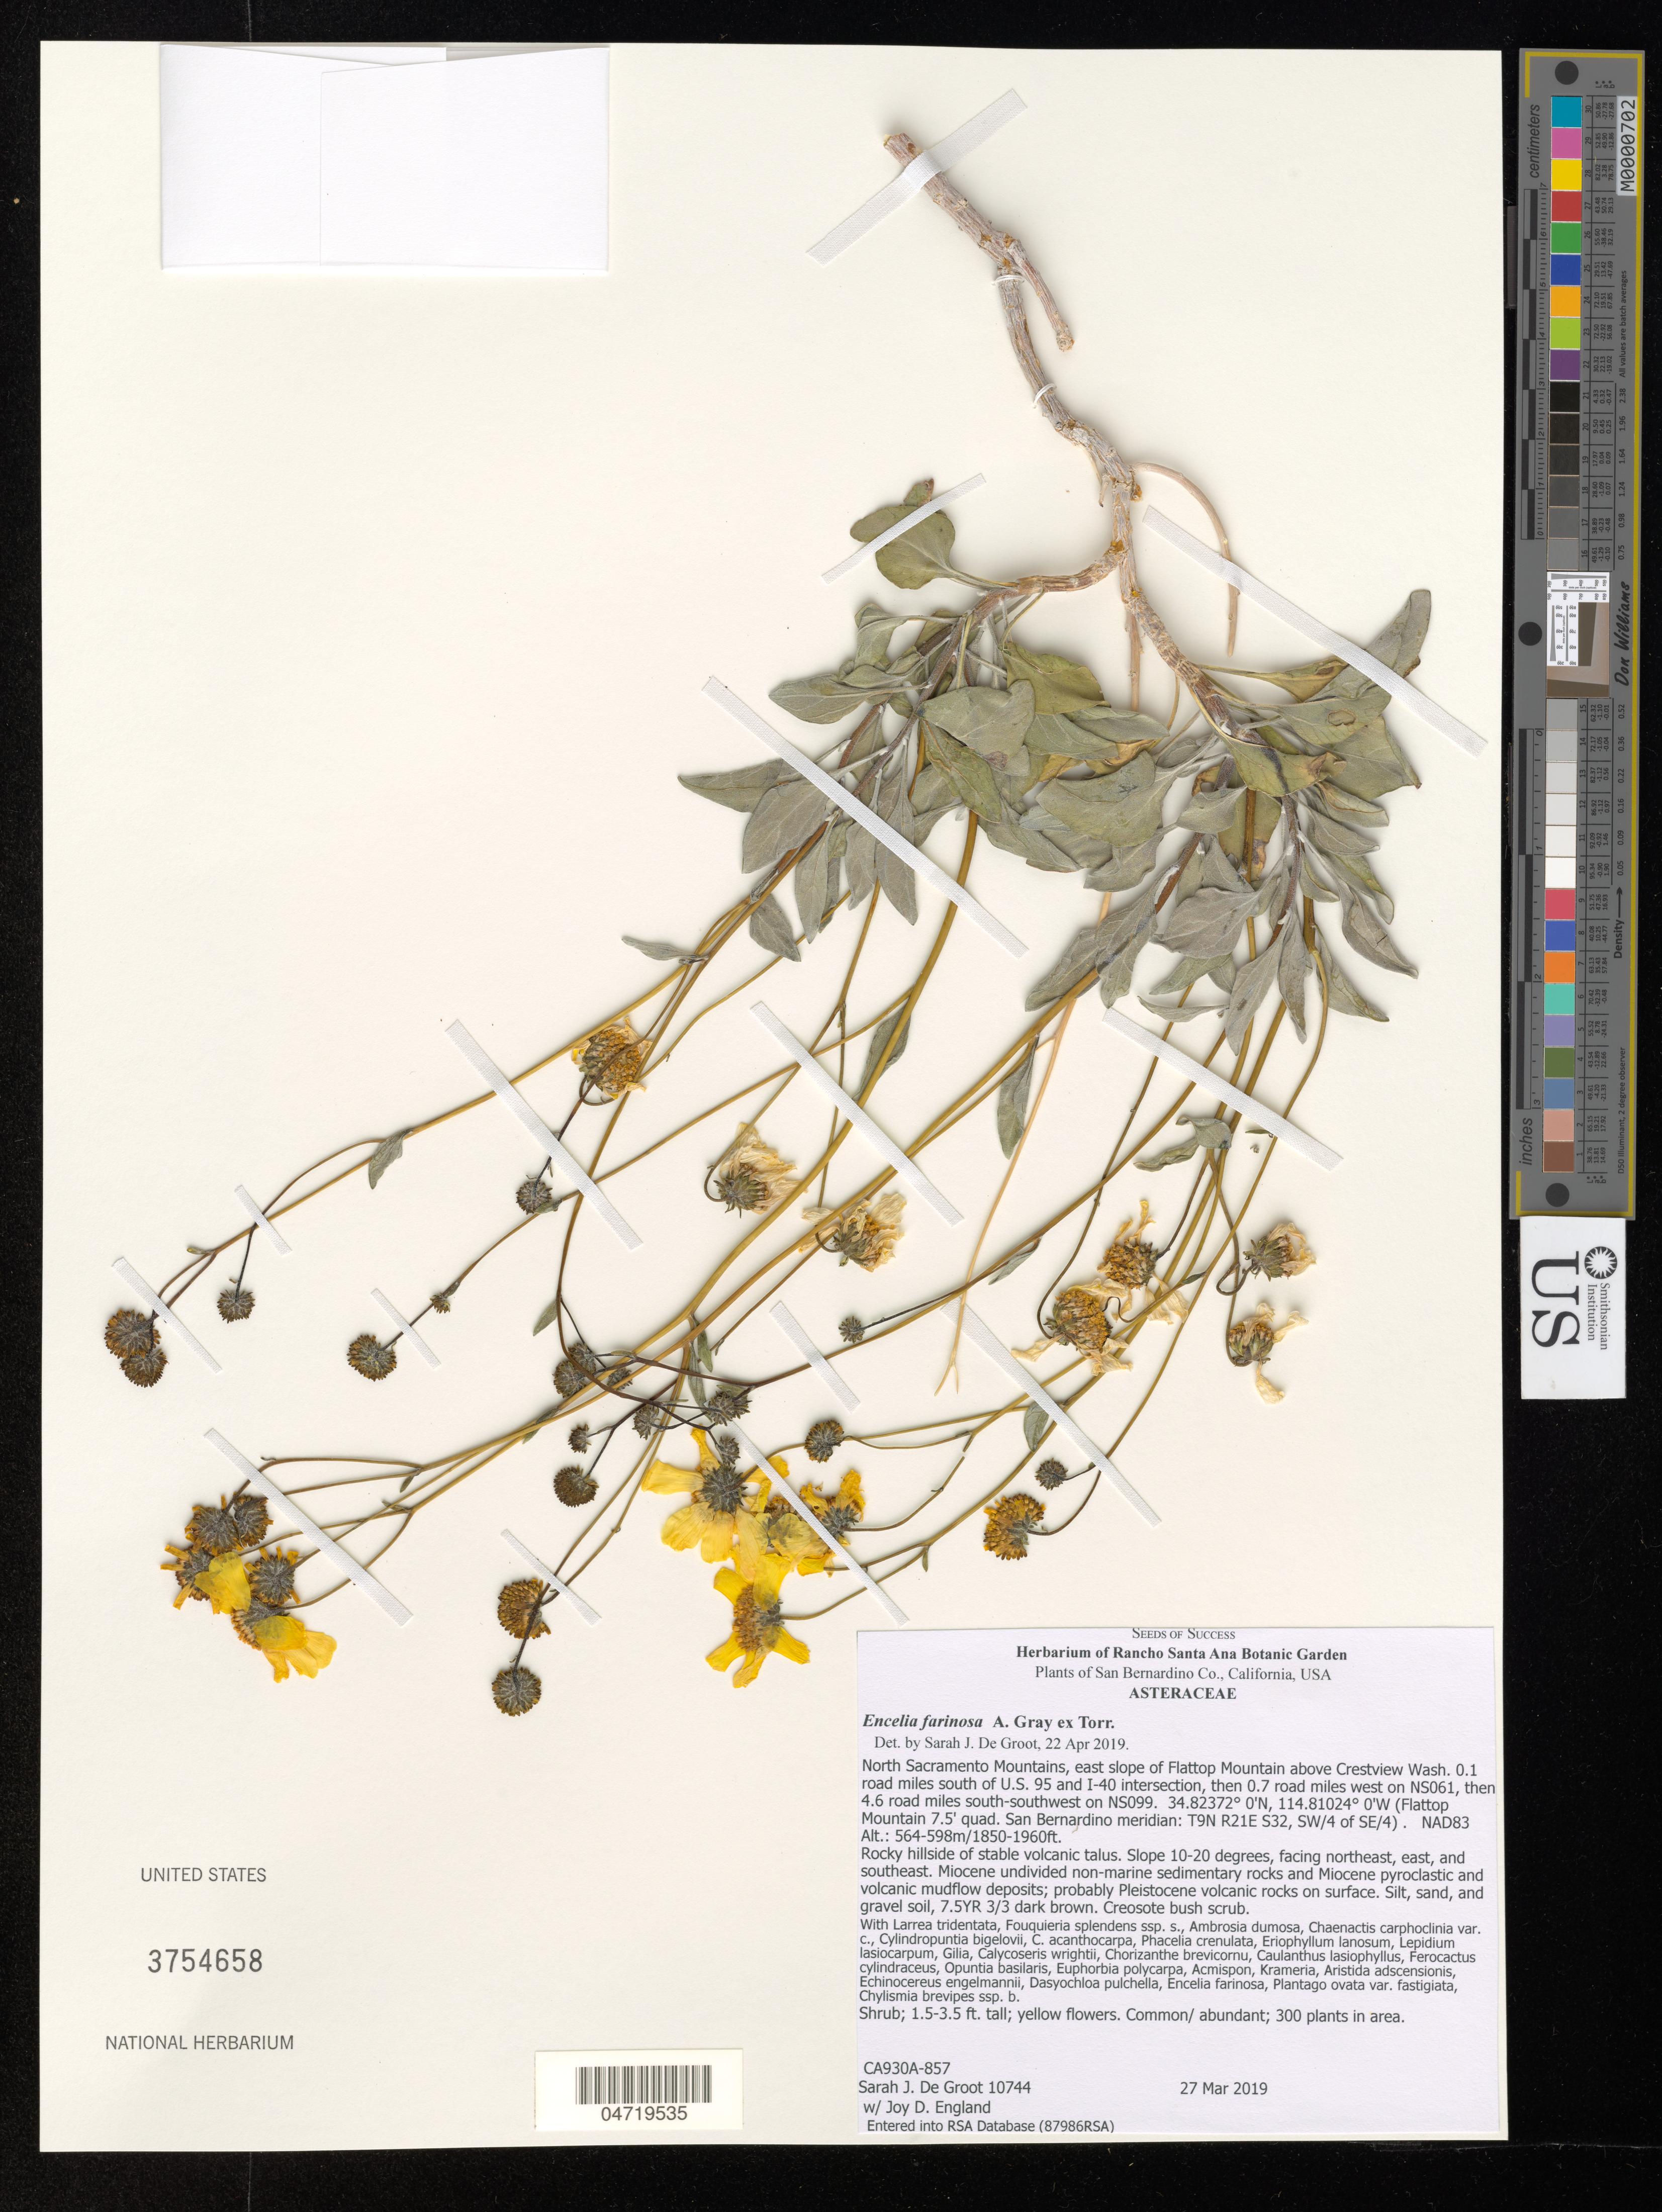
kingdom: Plantae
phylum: Tracheophyta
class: Magnoliopsida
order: Asterales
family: Asteraceae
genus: Encelia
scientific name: Encelia farinosa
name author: A. Gray ex Torr. in Emory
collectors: S. De Groot & J. England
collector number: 10744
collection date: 2019-03-27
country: United States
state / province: California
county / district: San Bernardino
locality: San Bernardino Co. North Sacramento Mountains, east slope of Flattop Mountain above Crestview Wash. 0.1 road miles south of U.S. 95 and I-40 intersection, then 0.7 road miles west on NS061, then 4.6 road miles south-southwest on NS099. (Flattop Mountain 7.5' quad. San Bernardino meridian: T9N R21E S32, SW/4 of SE/4). NAD83.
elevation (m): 564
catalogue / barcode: US 3754658